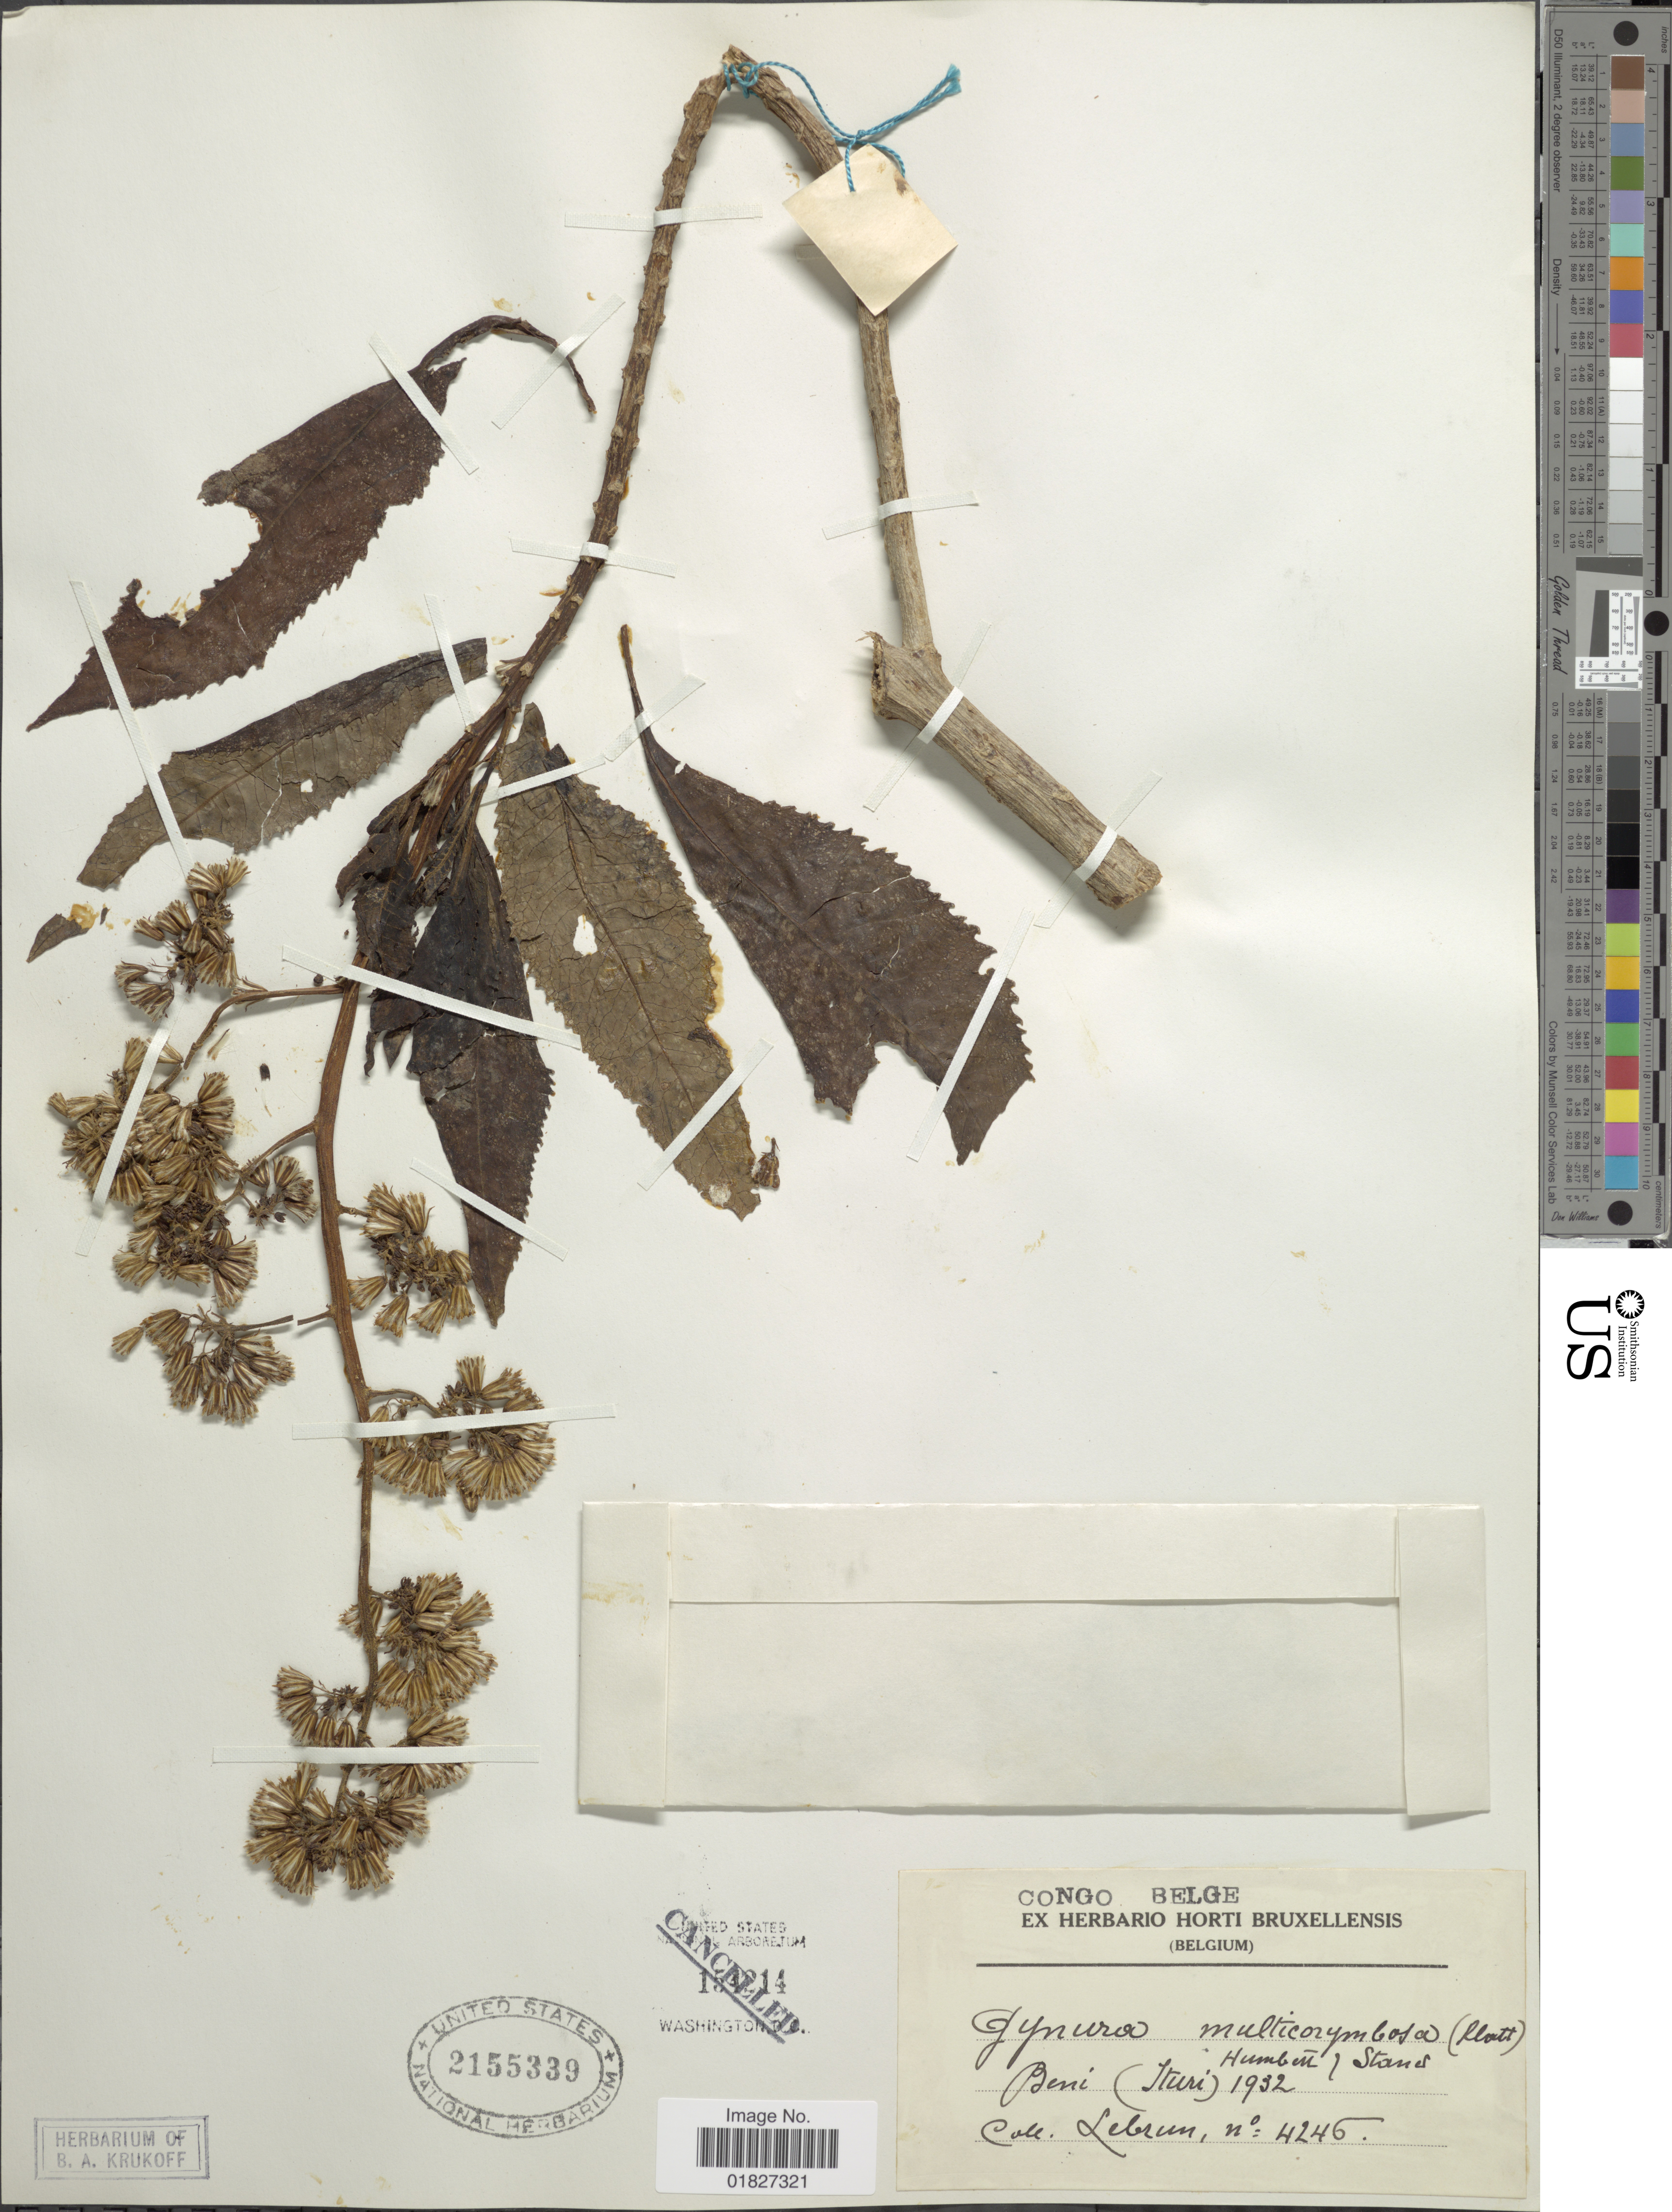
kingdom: Plantae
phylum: Tracheophyta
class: Magnoliopsida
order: Asterales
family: Asteraceae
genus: Gynura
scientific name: Gynura multicorymbosa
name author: (Klatt) Humb. & Stand.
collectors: J.A. Lebrun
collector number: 4246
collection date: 1932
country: Congo, Democratic Republic of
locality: Congo Belge, Beni (Ituri)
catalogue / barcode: US 2155339